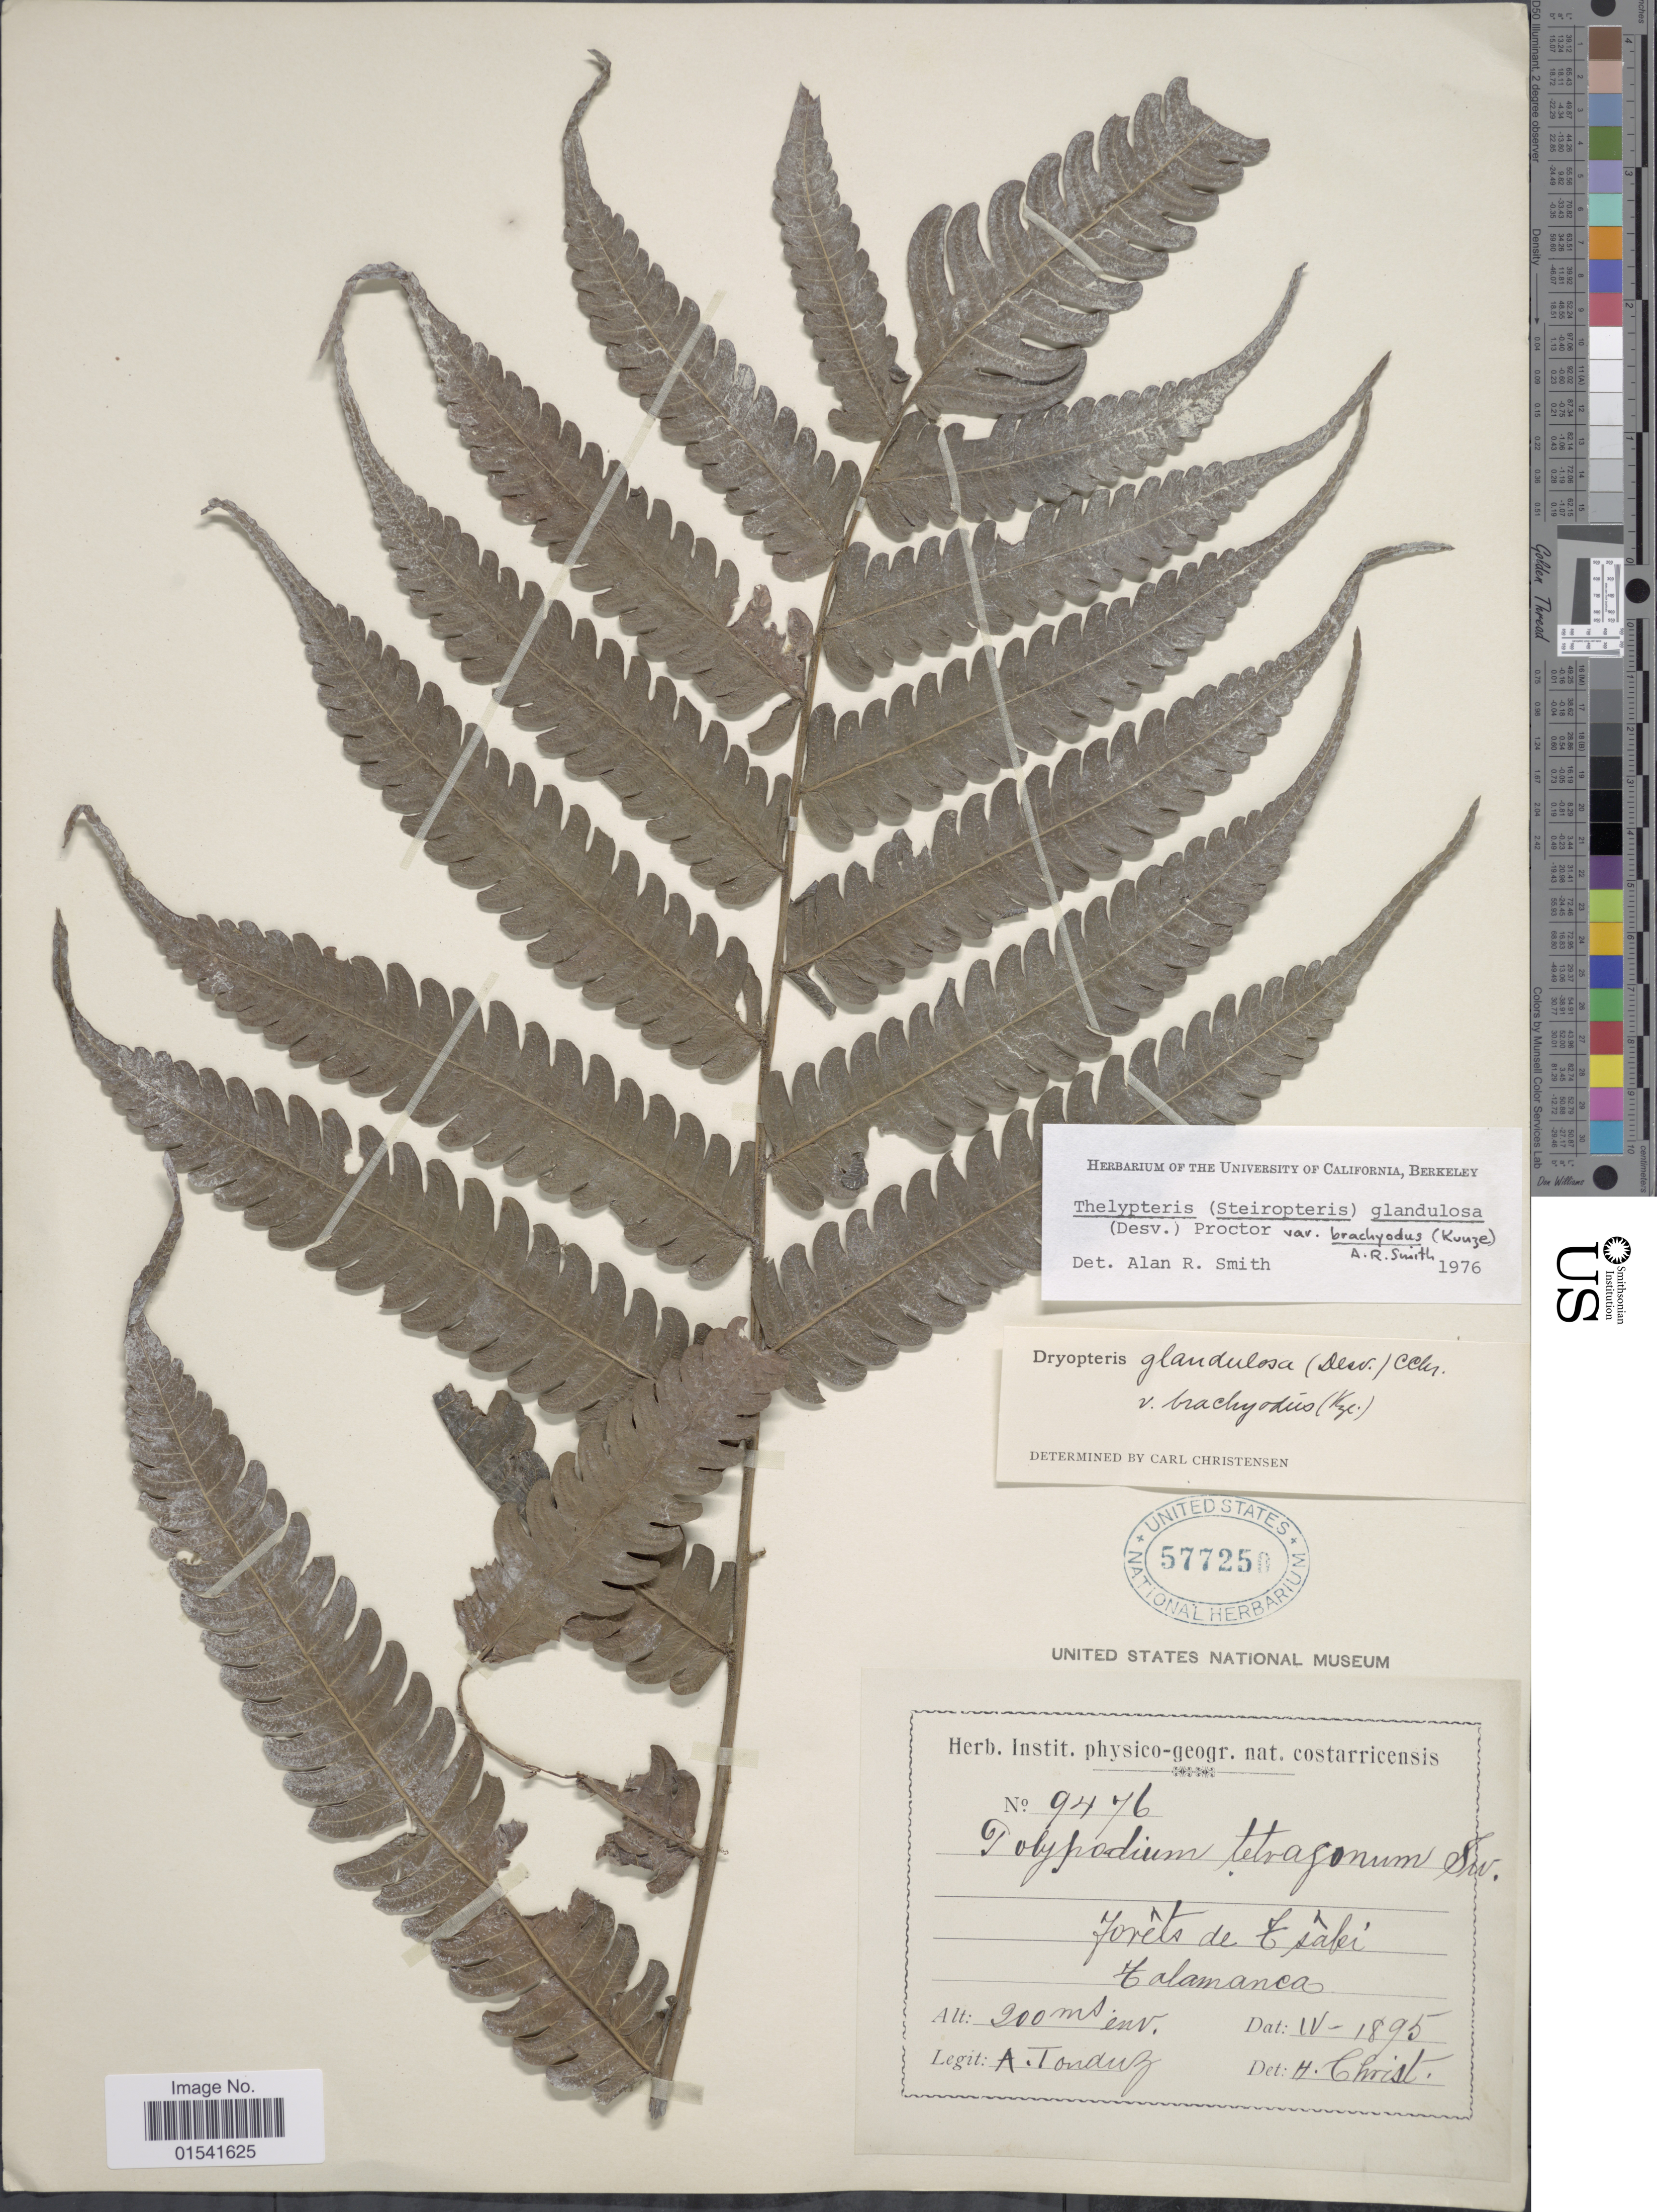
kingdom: Plantae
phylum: Tracheophyta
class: Polypodiopsida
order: Polypodiales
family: Thelypteridaceae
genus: Steiropteris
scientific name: Steiropteris glandulosa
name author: (Hook. f.) Pic. Serm.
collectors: A. Tonduz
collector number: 9476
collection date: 1895-04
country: Costa Rica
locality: Forêts de Czâki. Calamanca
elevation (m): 200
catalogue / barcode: US 577250